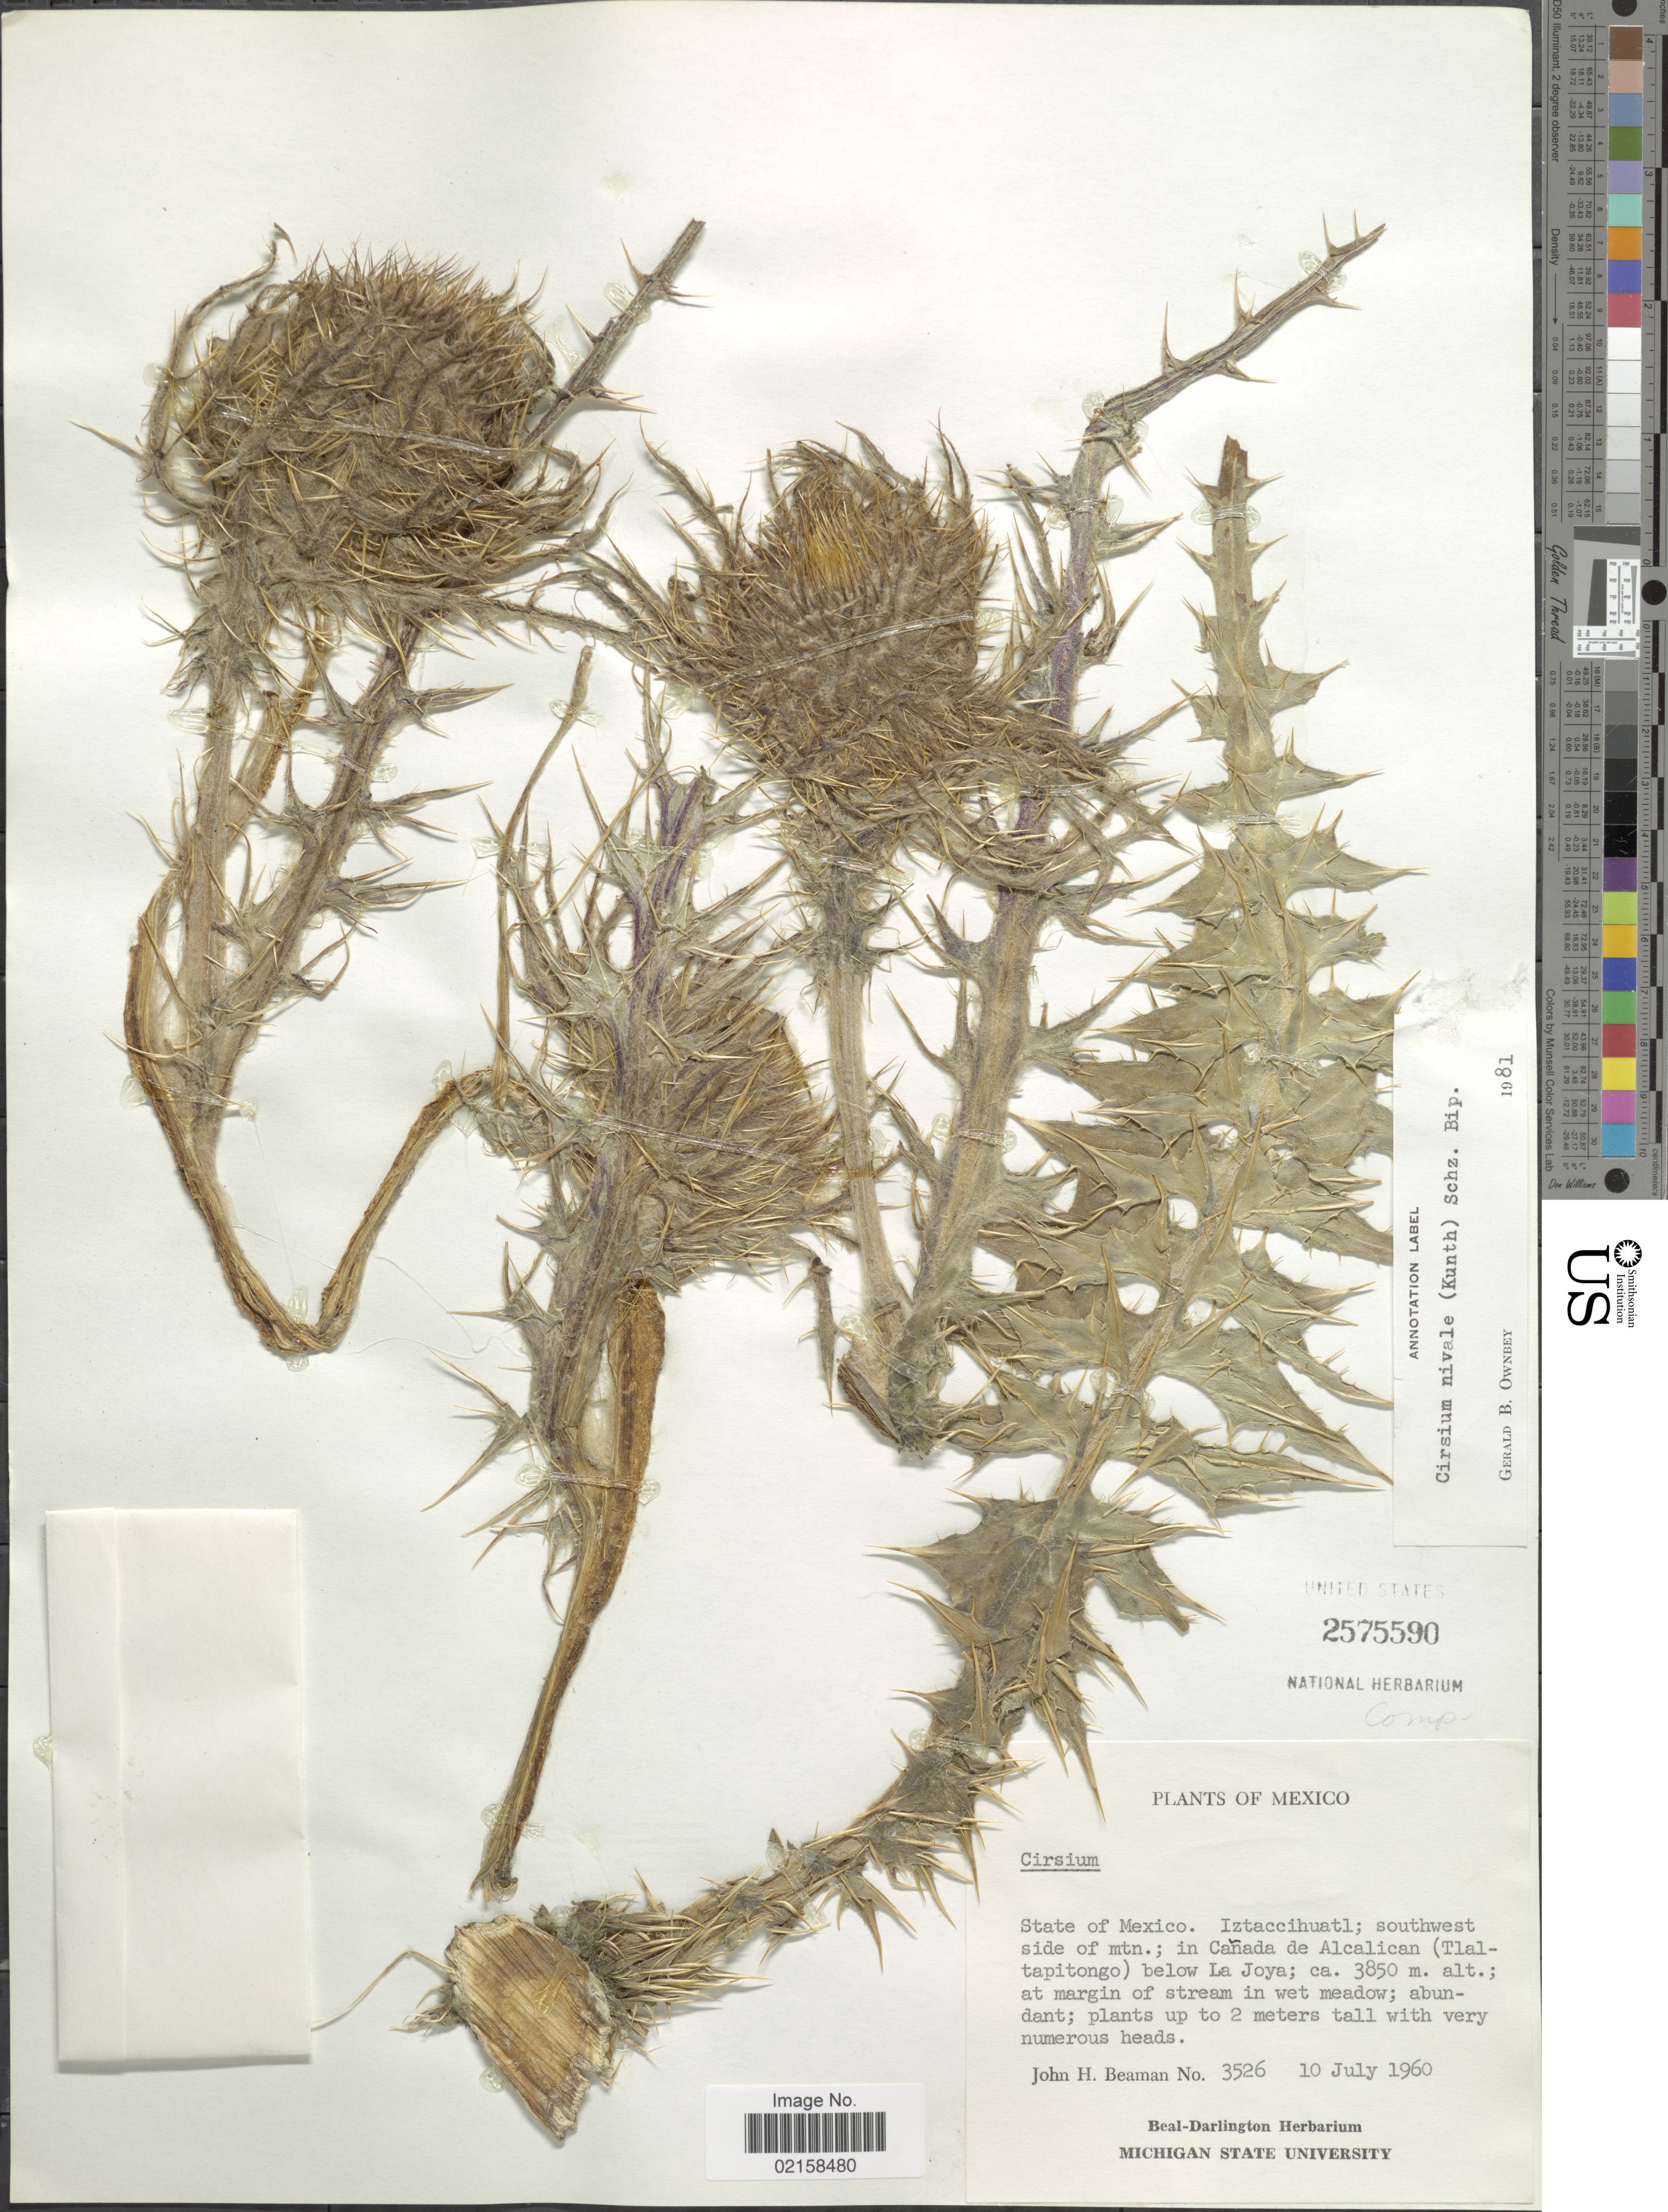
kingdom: Plantae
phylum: Tracheophyta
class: Magnoliopsida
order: Asterales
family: Asteraceae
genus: Cirsium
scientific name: Cirsium nivale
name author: (Kunth) F. Dietr.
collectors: J. H. Beaman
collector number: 3526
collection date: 1960-07-10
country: Mexico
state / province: México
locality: Iztaccihuatl; southwest side of mtn.; in Cañada de Alcalican (Tlaltapitongo) below La Joya, at margin of streams in wet meadow.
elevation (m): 3850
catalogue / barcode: US 2575590